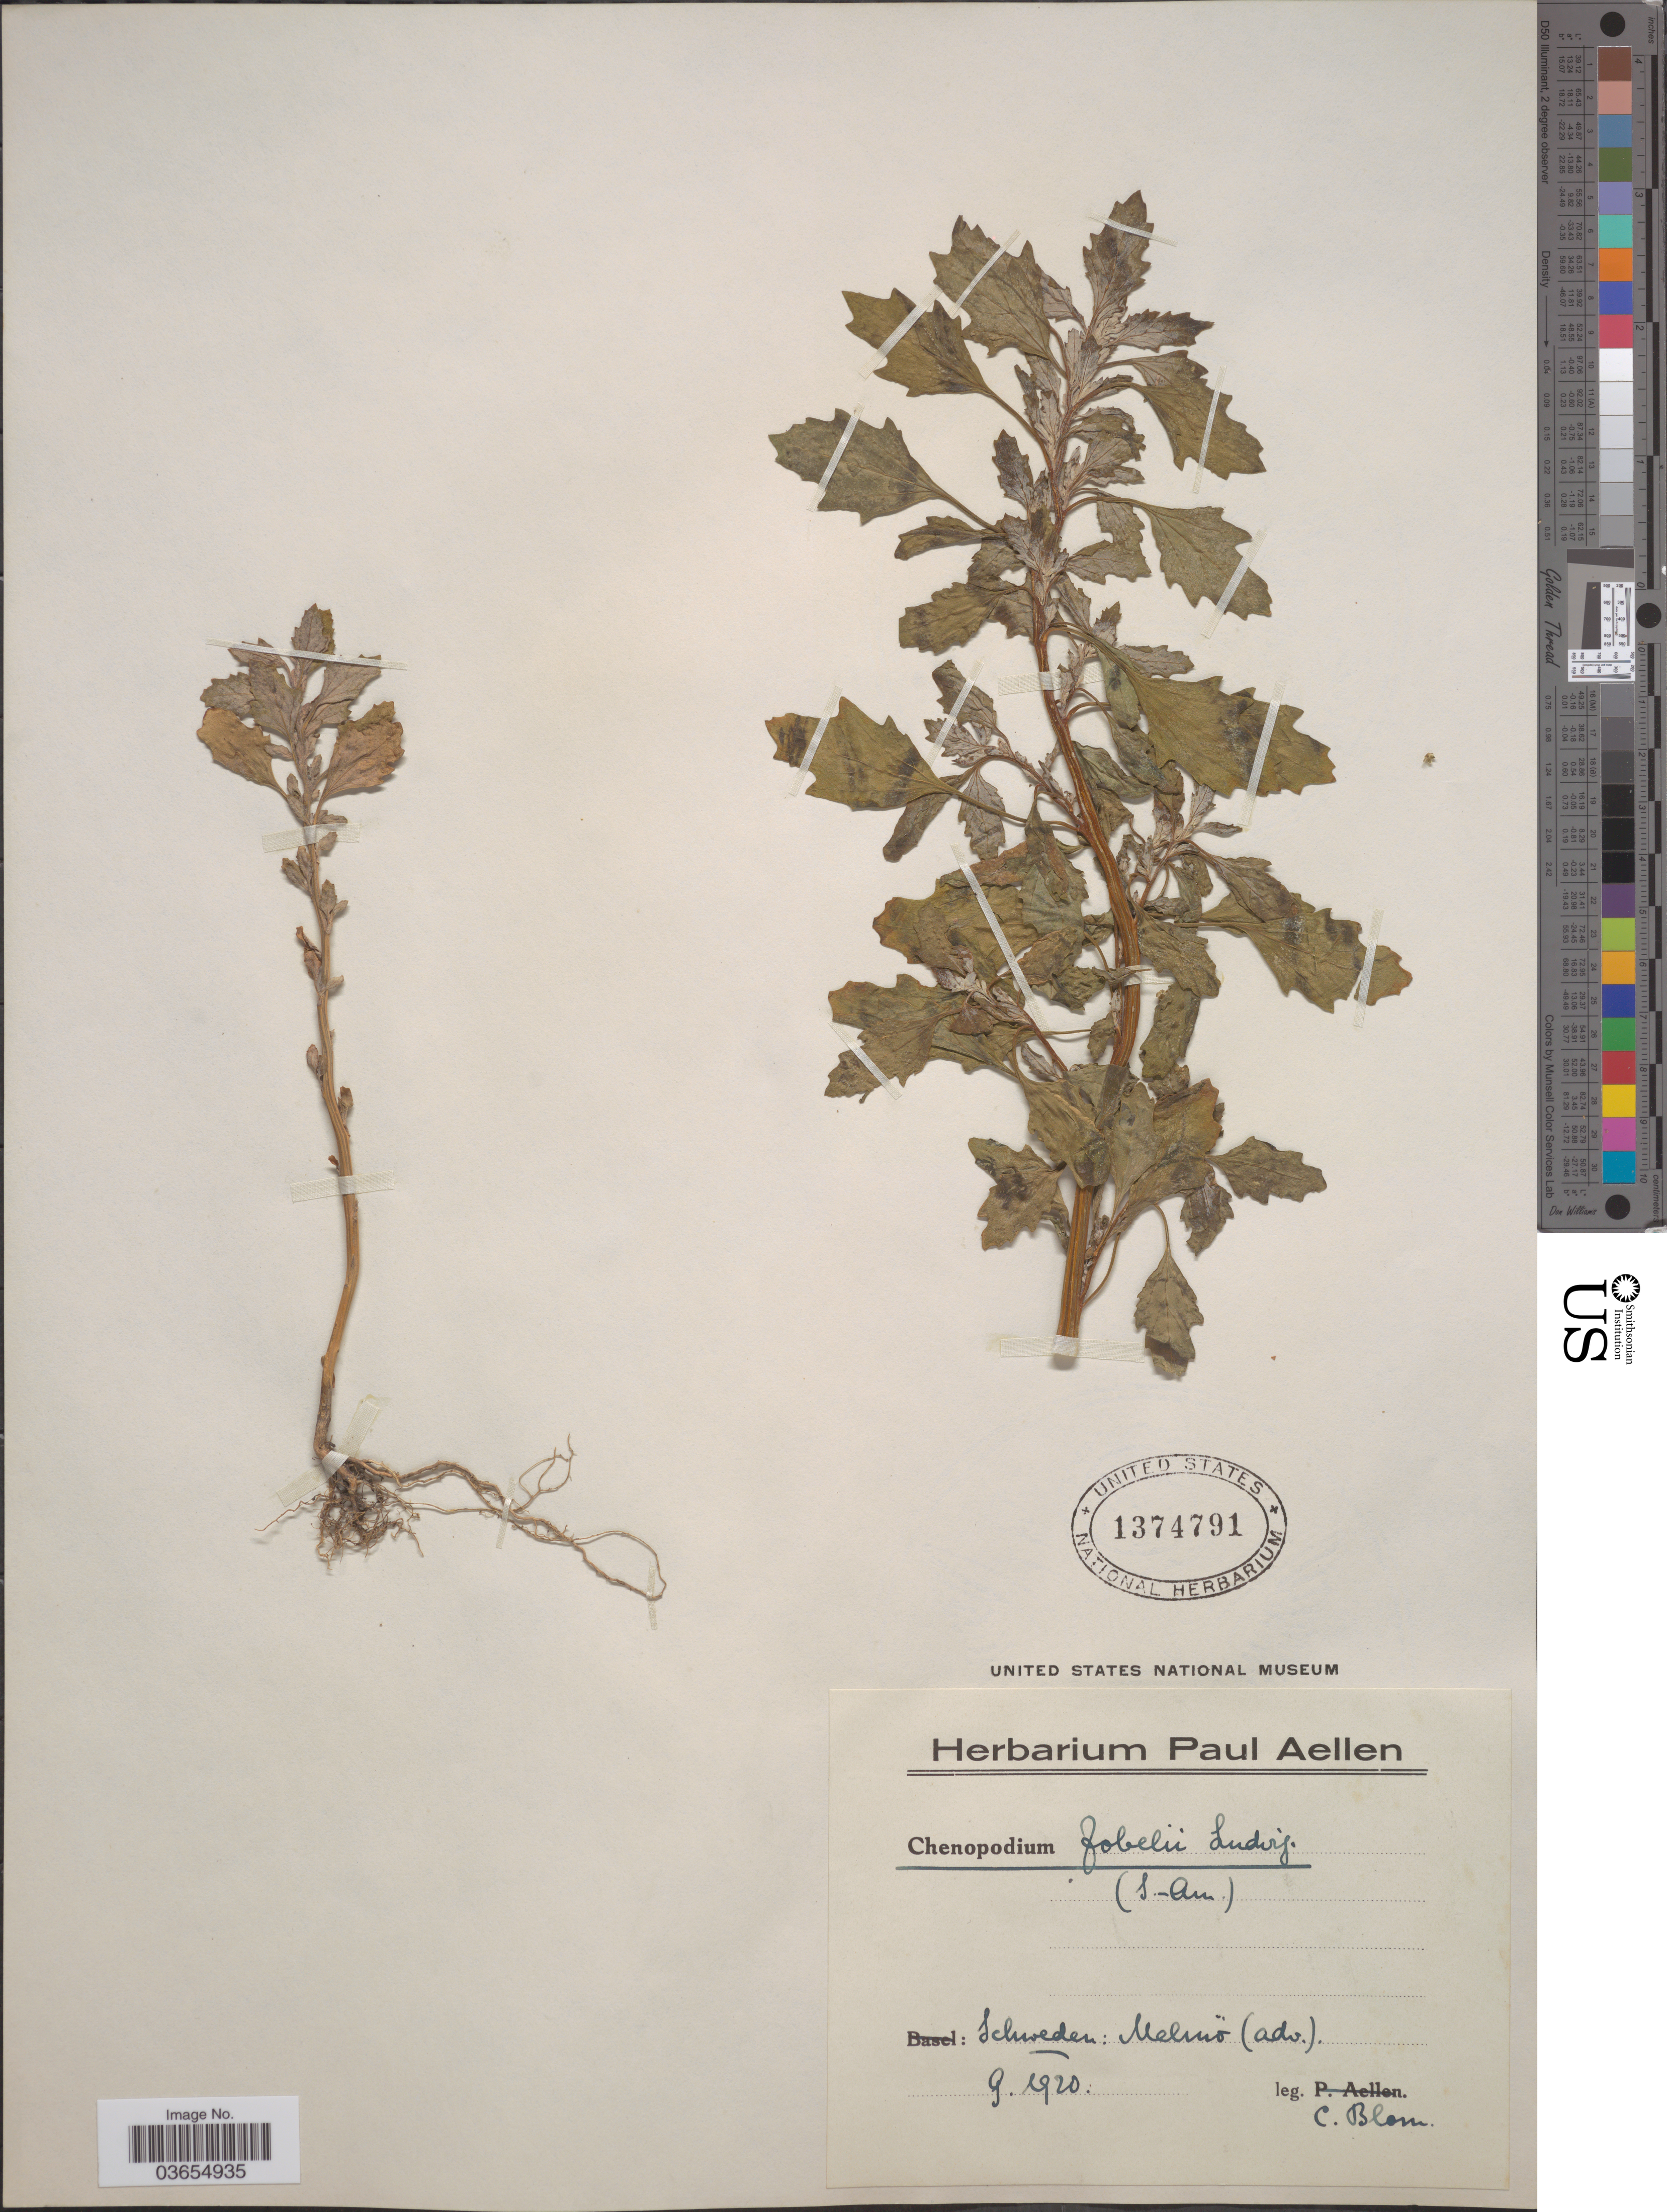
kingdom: Plantae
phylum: Tracheophyta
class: Magnoliopsida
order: Caryophyllales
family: Amaranthaceae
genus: Chenopodium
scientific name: Chenopodium zobelii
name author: Murr ex Asch. & Graebn.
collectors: C. Blom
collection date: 1920-09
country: Sweden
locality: Melmö (adv.).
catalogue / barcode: US 1374791